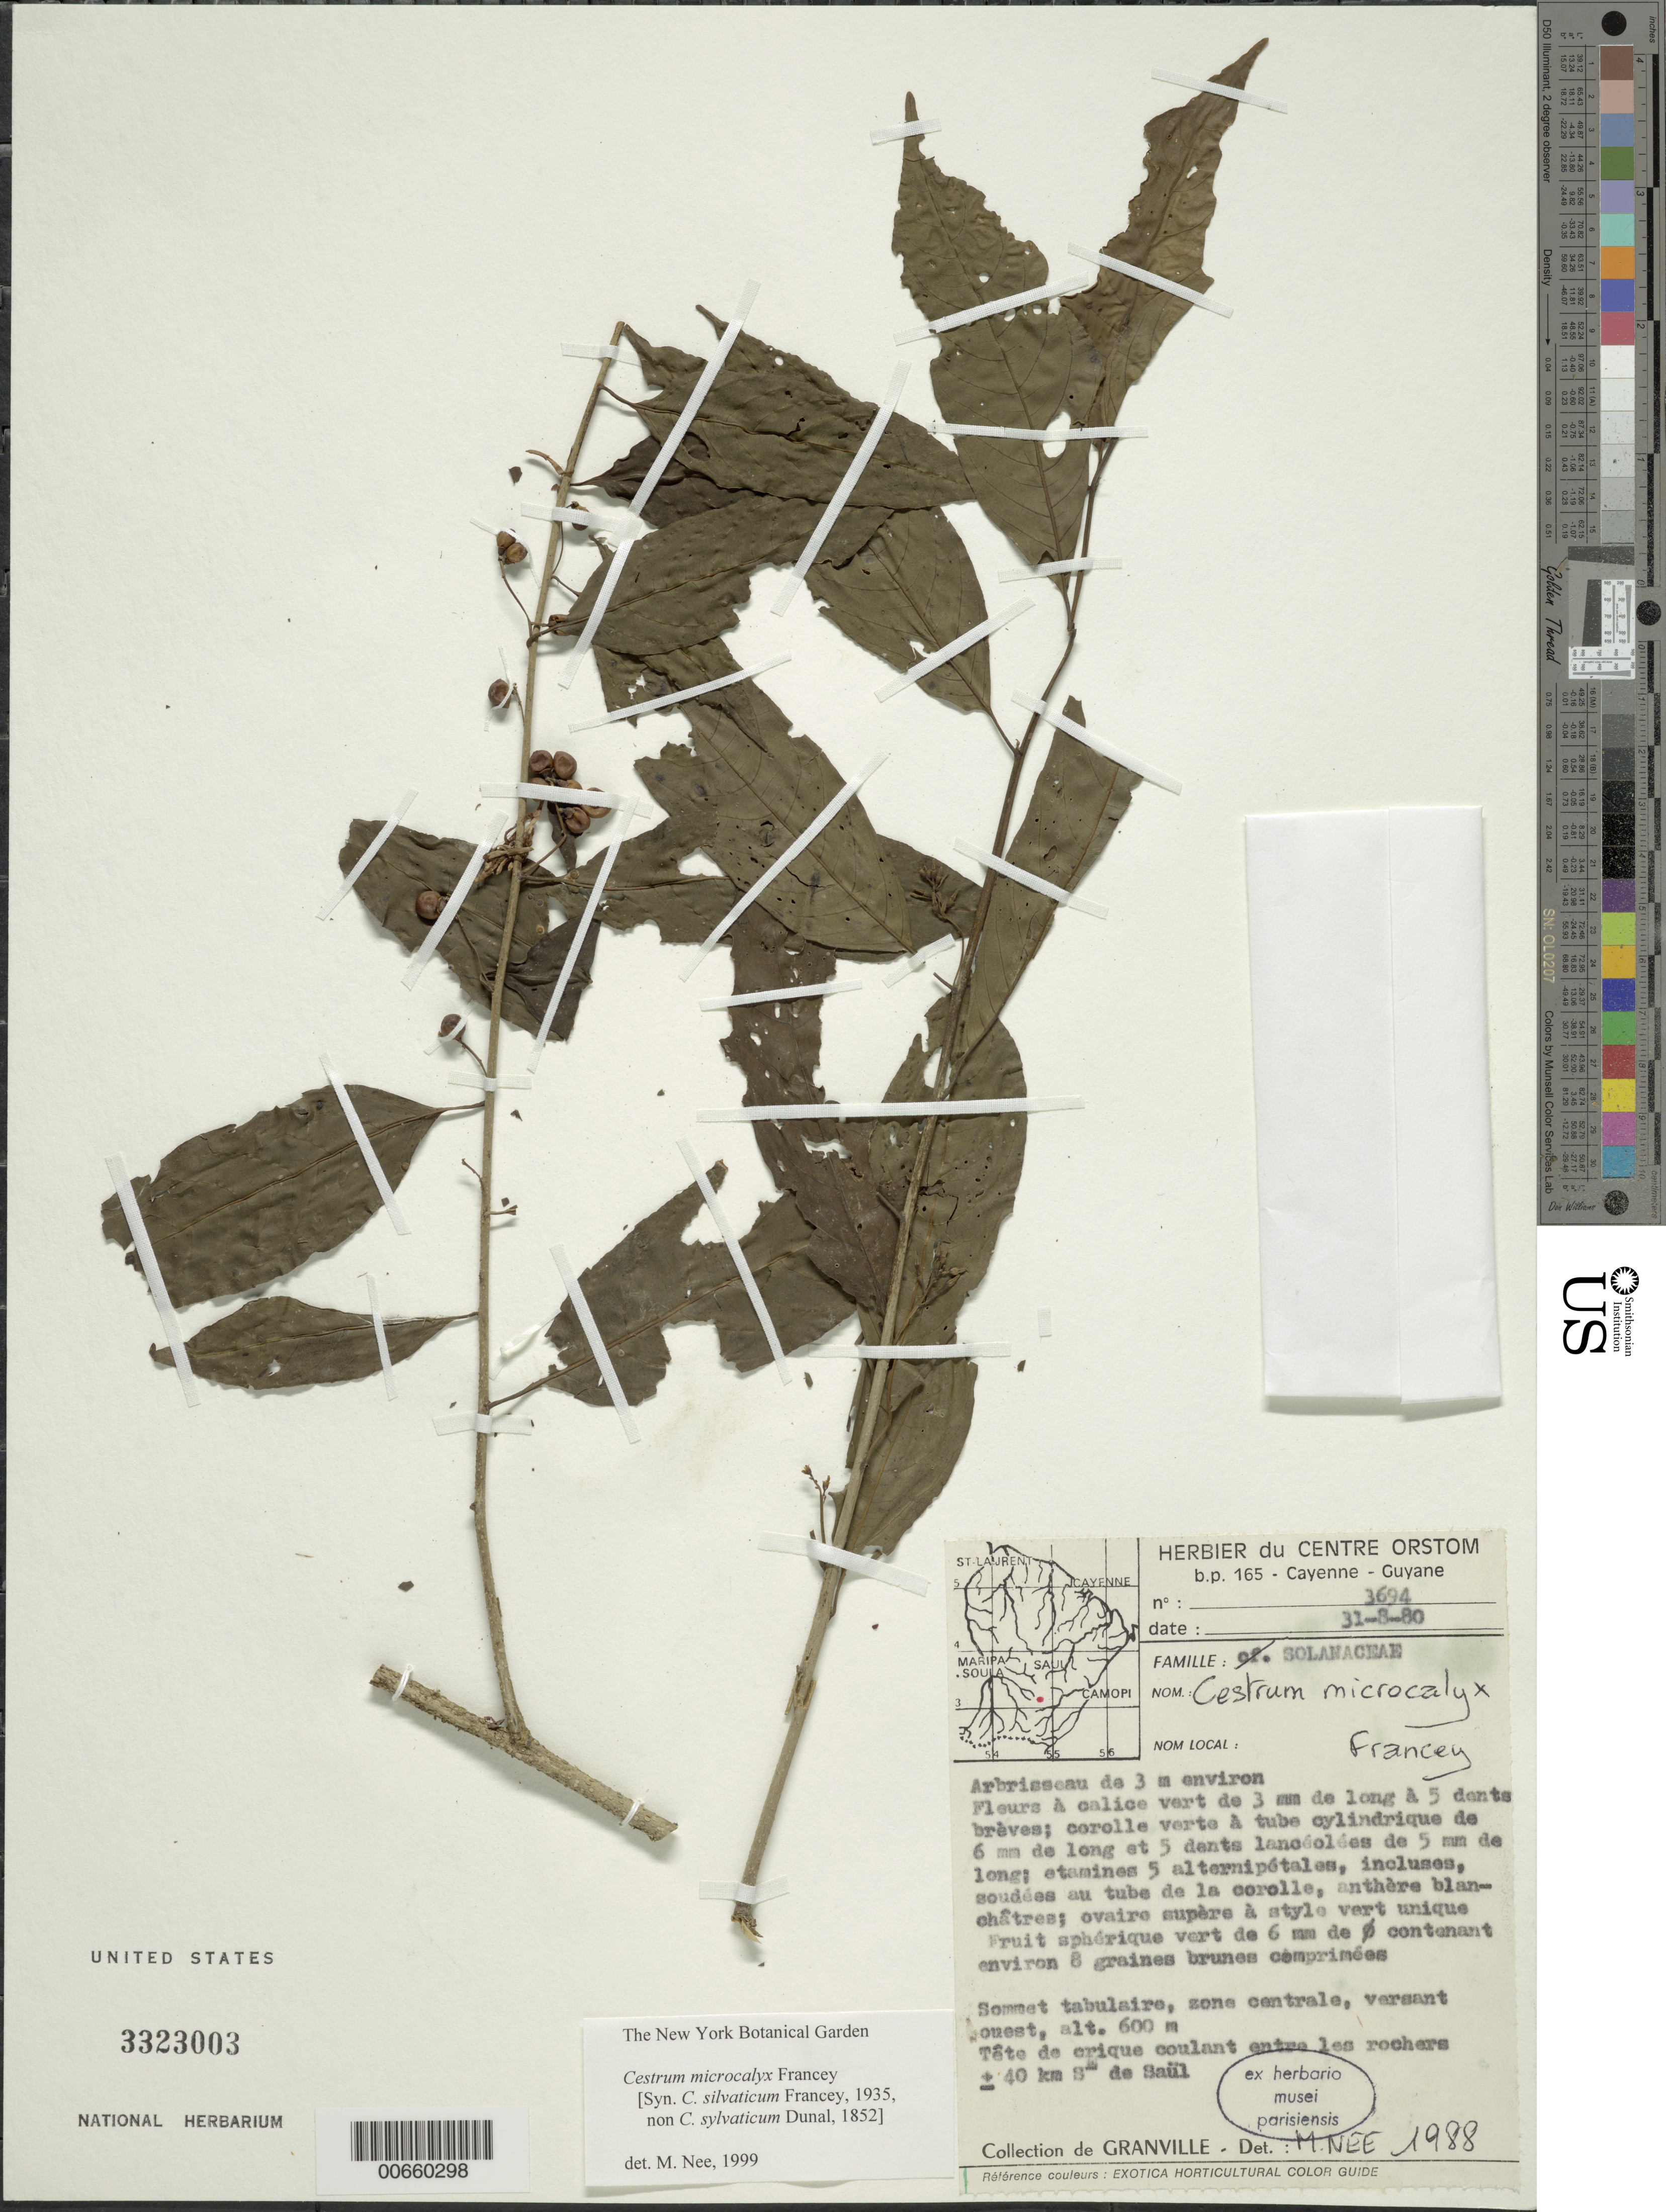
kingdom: Plantae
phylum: Tracheophyta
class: Magnoliopsida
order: Solanales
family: Solanaceae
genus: Cestrum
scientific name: Cestrum microcalyx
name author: Francey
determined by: Nee, Michael H.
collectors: J.-J. de Granville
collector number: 3694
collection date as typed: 31-Aug-80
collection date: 1980-08-31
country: French Guiana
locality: Sommet Tabulaire, ±40 km SE de Saül, zone centrale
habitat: Head of creek, running between rocks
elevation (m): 600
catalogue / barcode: US 3323003